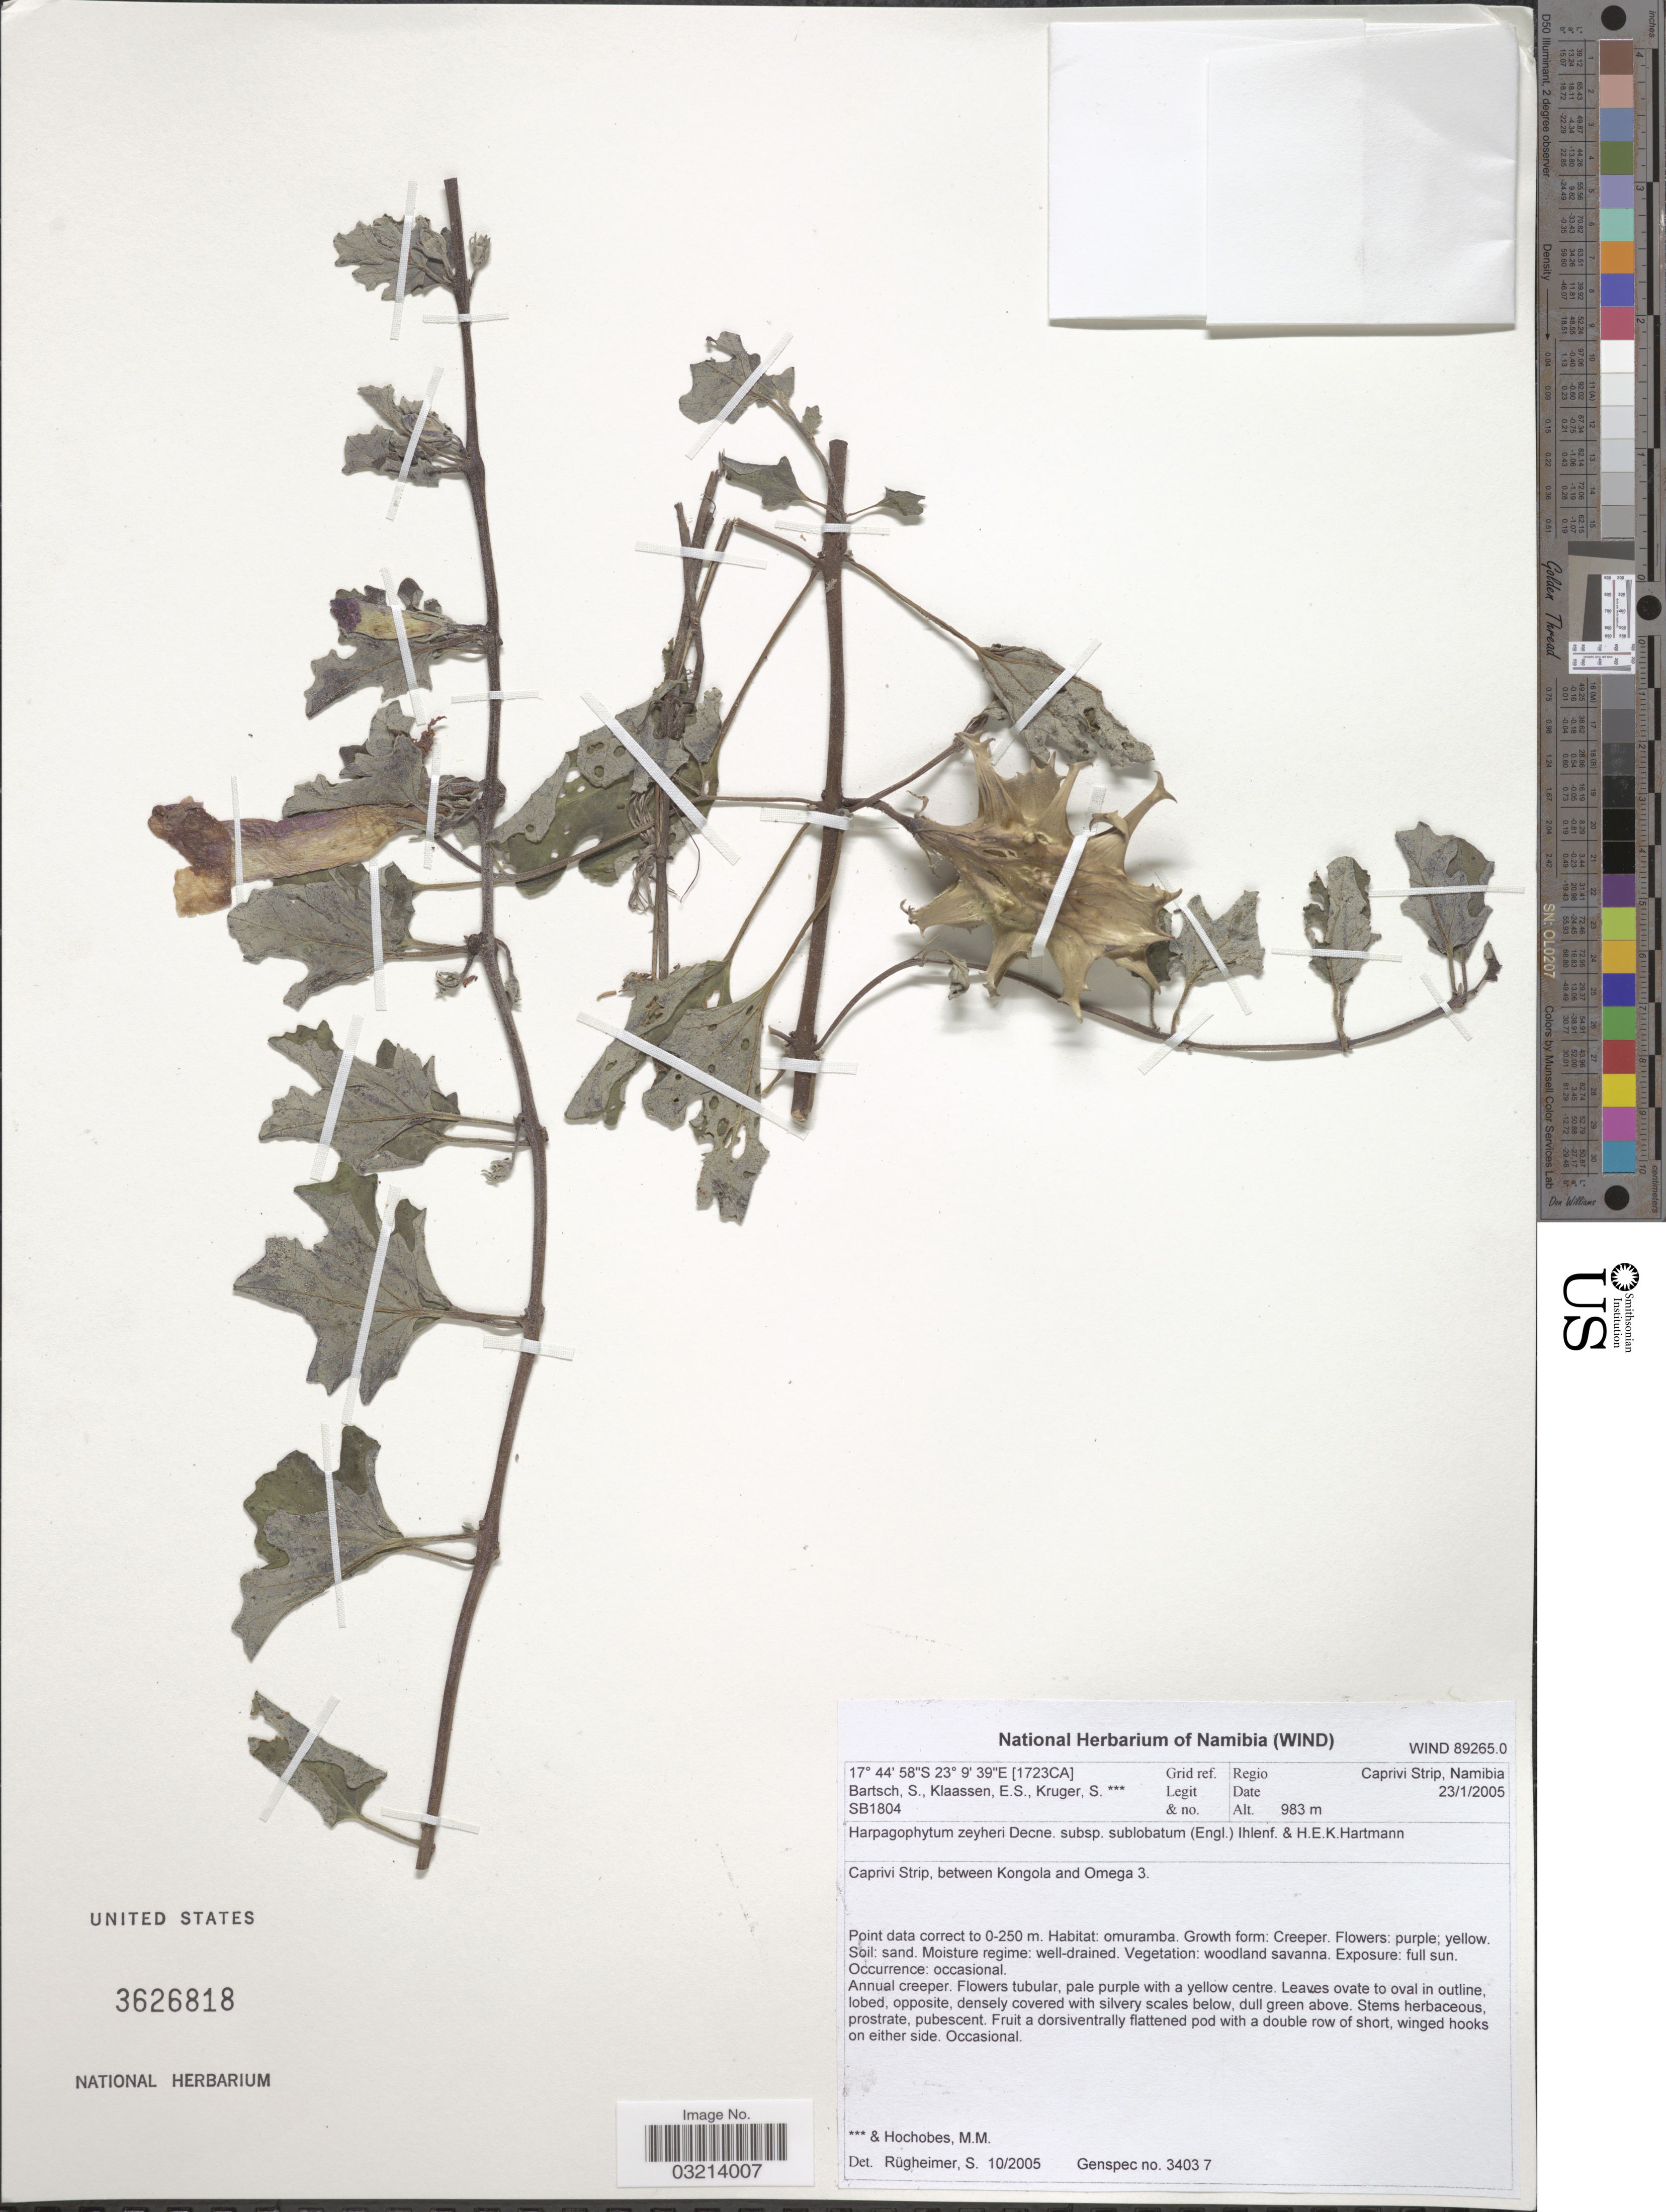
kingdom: Plantae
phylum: Tracheophyta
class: Magnoliopsida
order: Lamiales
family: Pedaliaceae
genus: Harpagophytum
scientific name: Harpagophytum zeyheri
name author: Decne.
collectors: S. Bartsch, E. S. Klaassen, S. Kruger & M. Hochobes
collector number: SB1804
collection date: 2005-01-23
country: Namibia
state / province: Caprivi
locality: Grid ref. [1723CA] Regio Caprivi Strip, Namibia. Caprivi Strip, between Kongola and Omega 3.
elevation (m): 983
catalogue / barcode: US 3626818